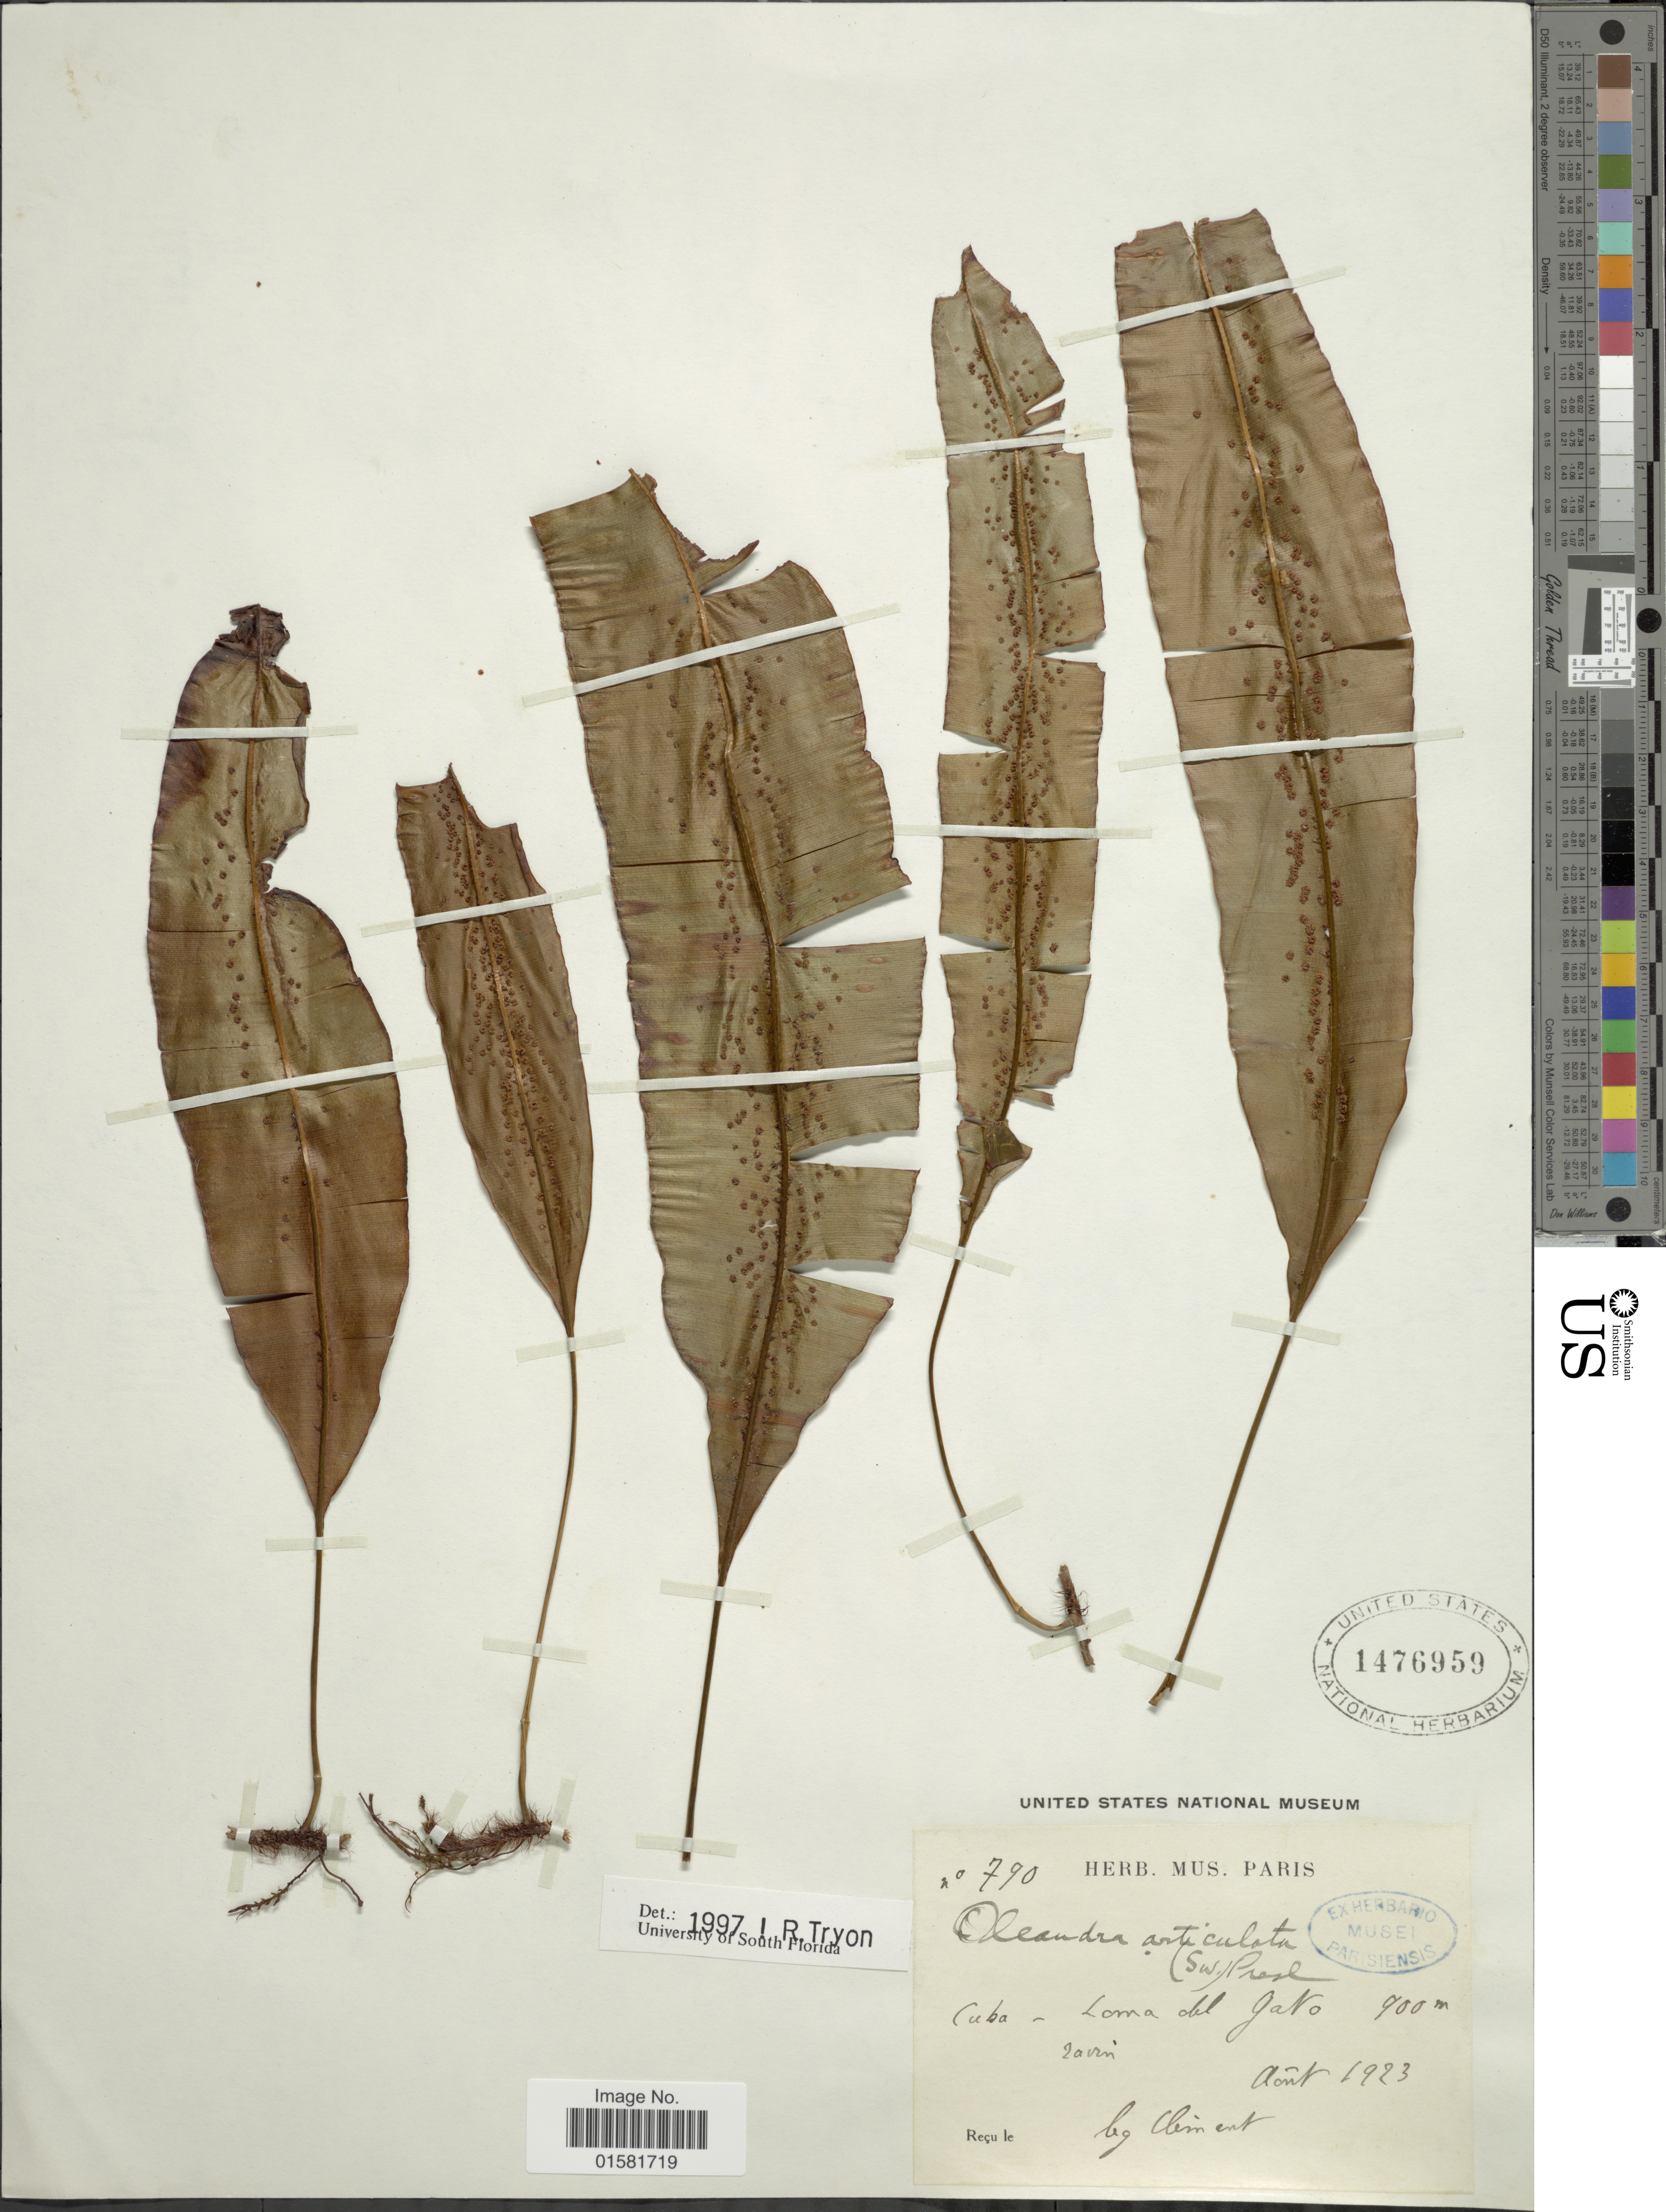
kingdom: Plantae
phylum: Tracheophyta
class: Polypodiopsida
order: Polypodiales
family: Oleandraceae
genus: Oleandra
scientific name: Oleandra articulata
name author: (Sw.) C. Presl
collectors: -. Clement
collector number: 790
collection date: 1923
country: Cuba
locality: Loma del Gato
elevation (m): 900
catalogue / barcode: US 1476959